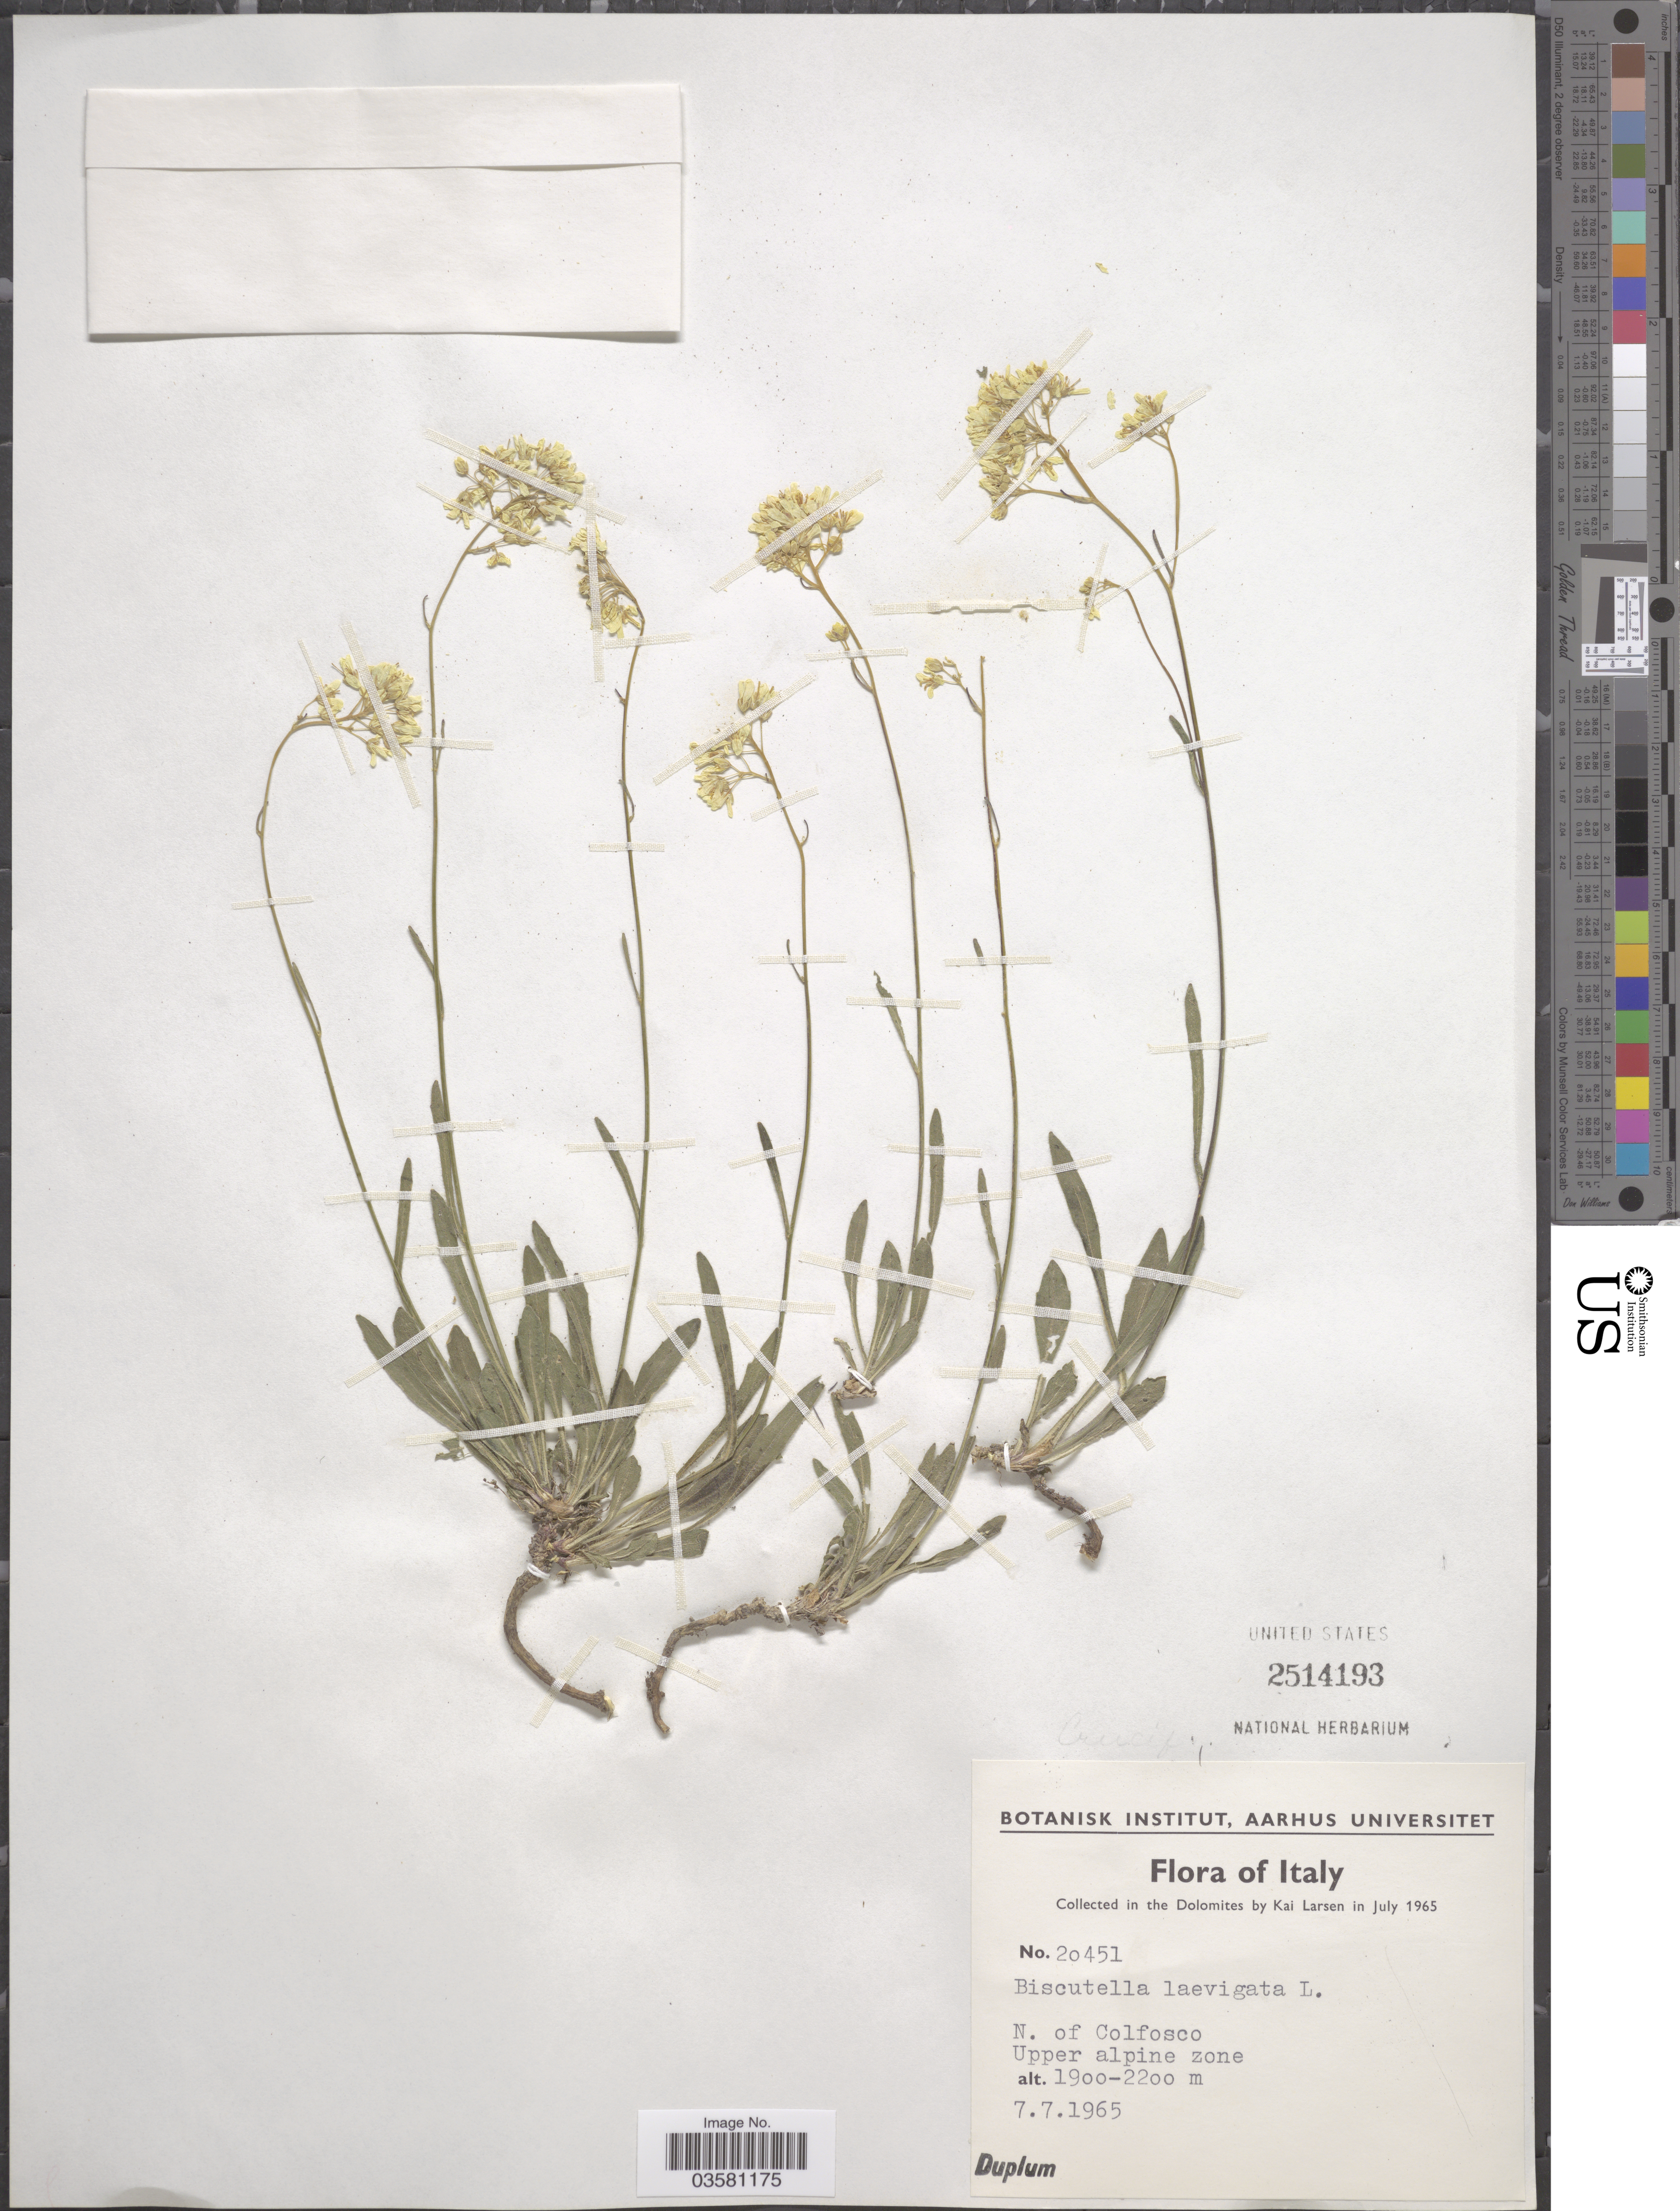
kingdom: Plantae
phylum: Tracheophyta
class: Magnoliopsida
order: Brassicales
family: Brassicaceae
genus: Biscutella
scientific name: Biscutella laevigata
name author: L.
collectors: K. Larsen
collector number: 20451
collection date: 1965-07-07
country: Italy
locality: N. of Colfosco. Upper alpine zone. In the Dolomites.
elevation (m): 1900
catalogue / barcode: US 2514193